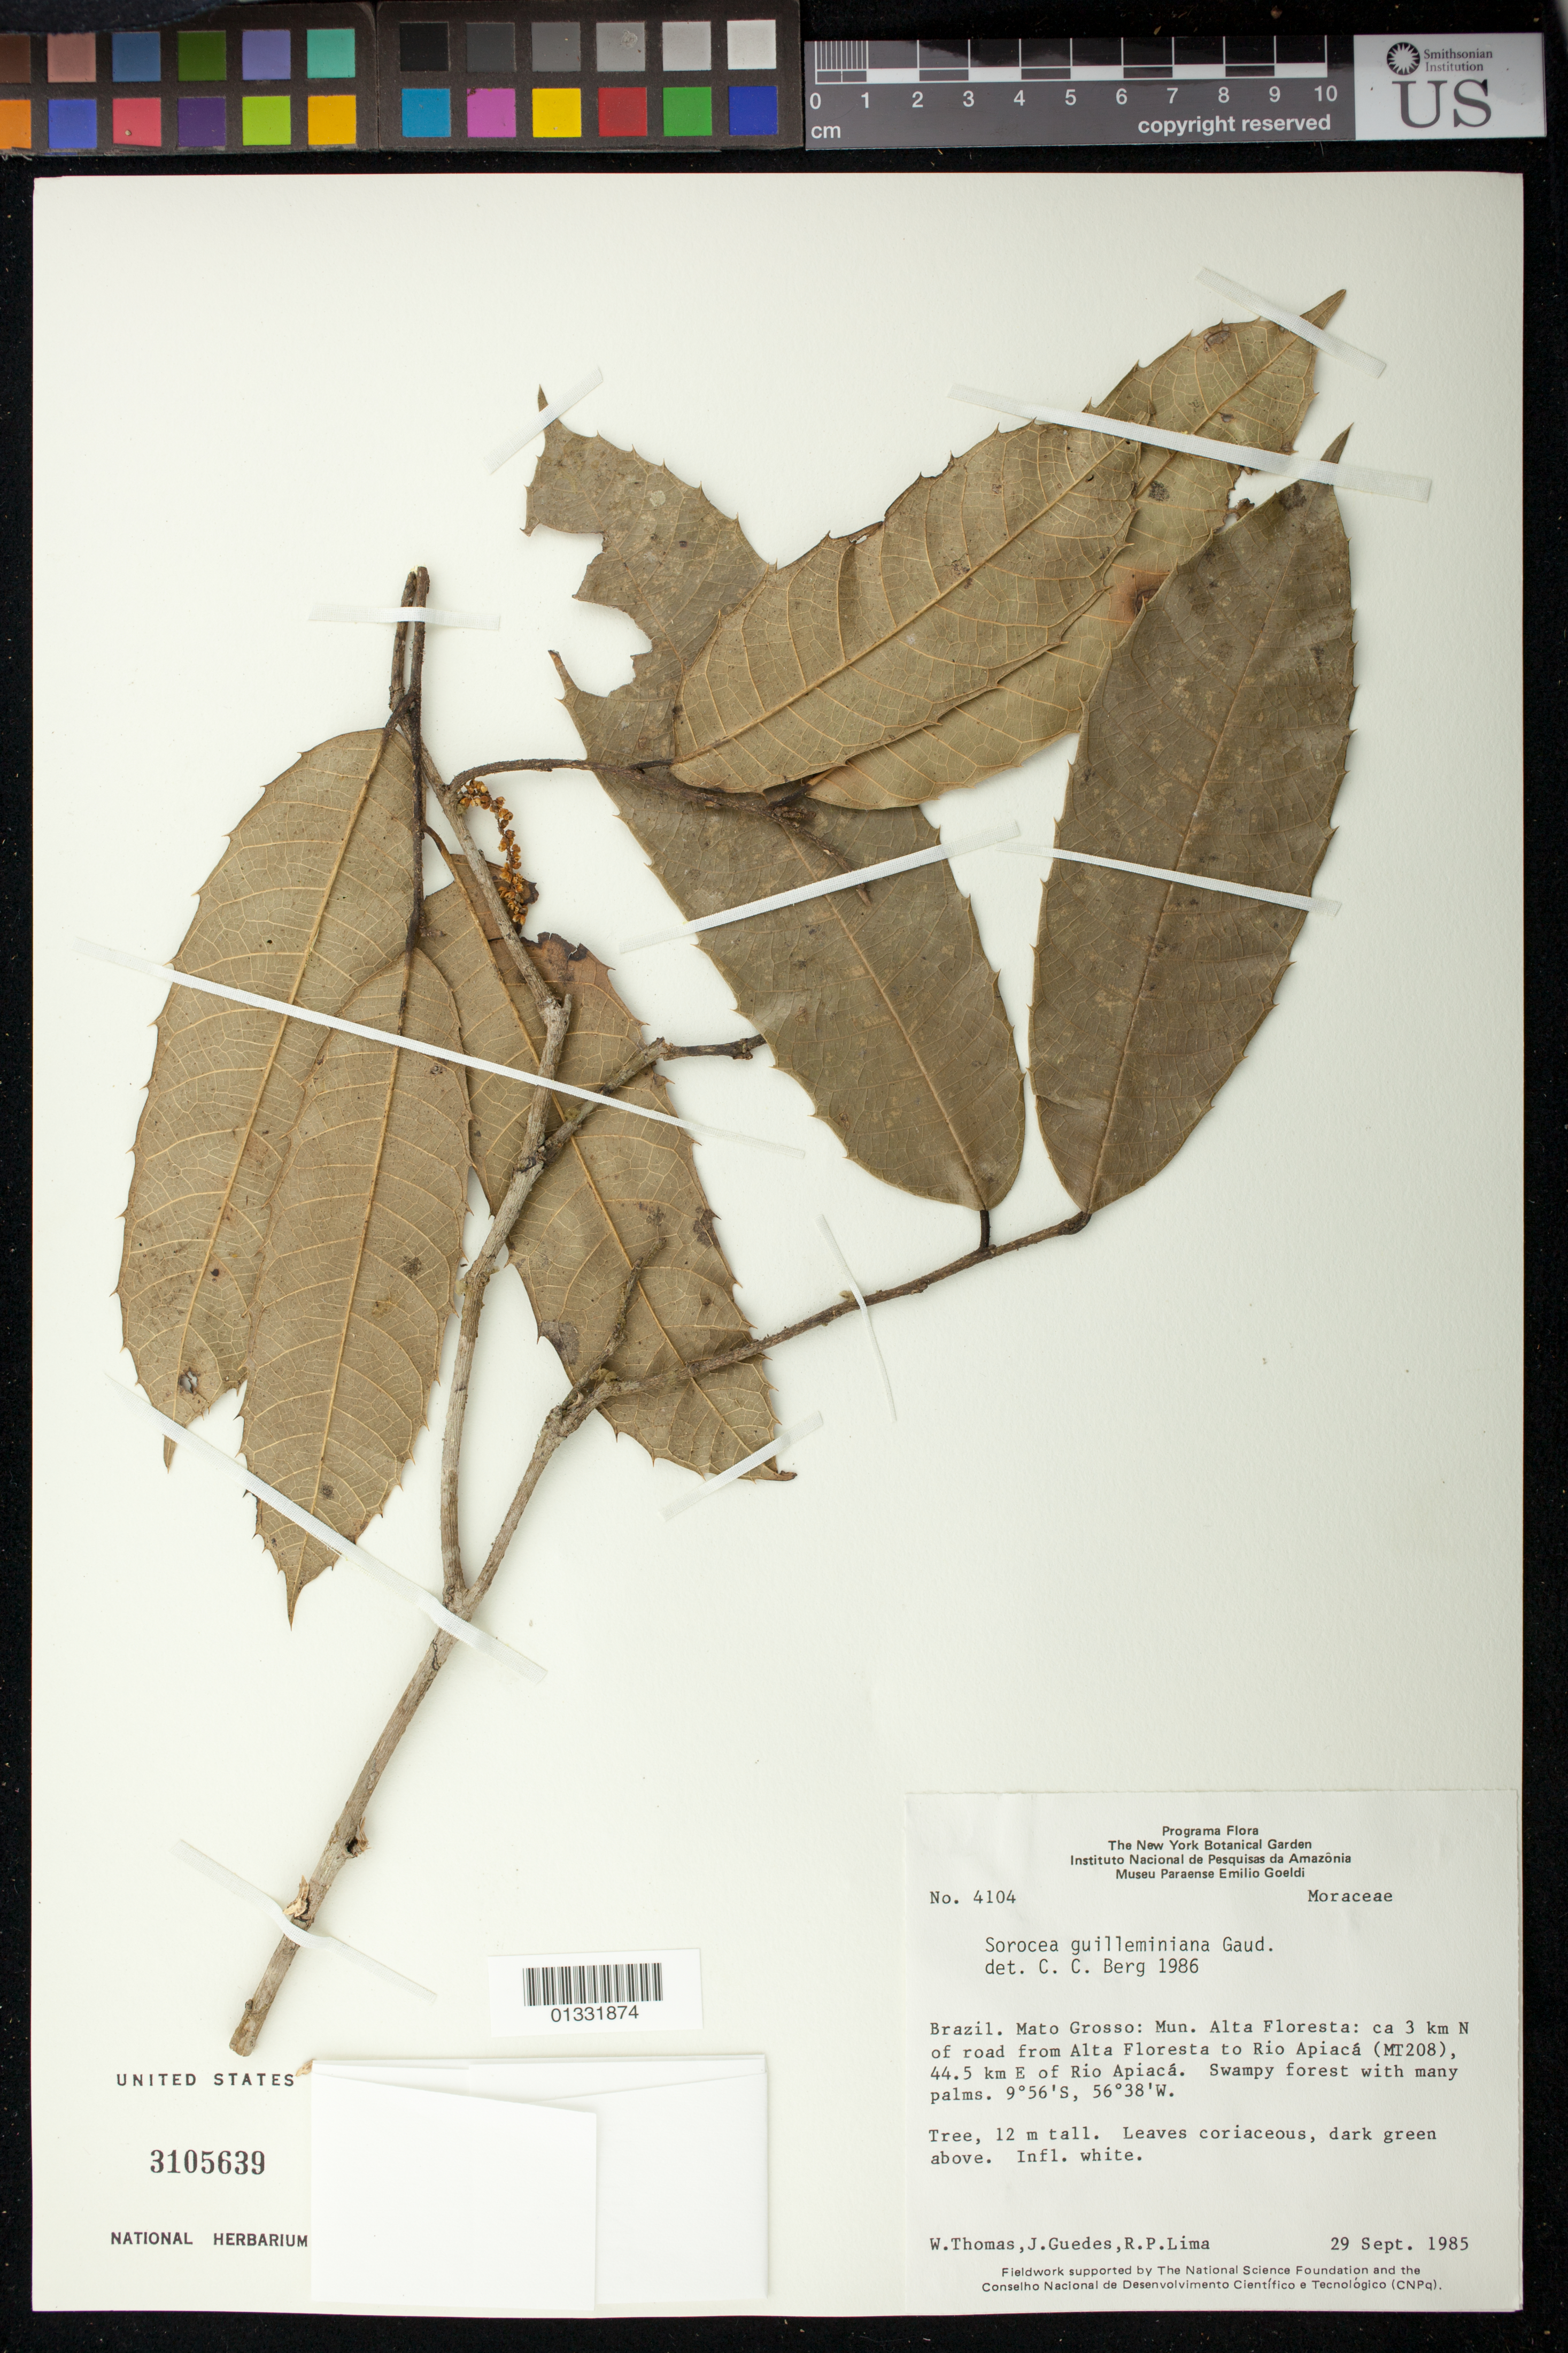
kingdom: Plantae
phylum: Tracheophyta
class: Magnoliopsida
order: Rosales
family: Moraceae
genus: Sorocea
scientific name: Sorocea guilleminiana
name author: Gaudich.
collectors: W. Thomas, J. Guedes & R. P. Lima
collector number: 4104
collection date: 1985-09-29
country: Brazil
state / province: Mato Grosso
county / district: Alta Floresta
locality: Ca. 3 km N of road from Alta Floresta to rio Apiacá (MT 208). 44.5 km E of Rio Apiacá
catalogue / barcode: US 3105639